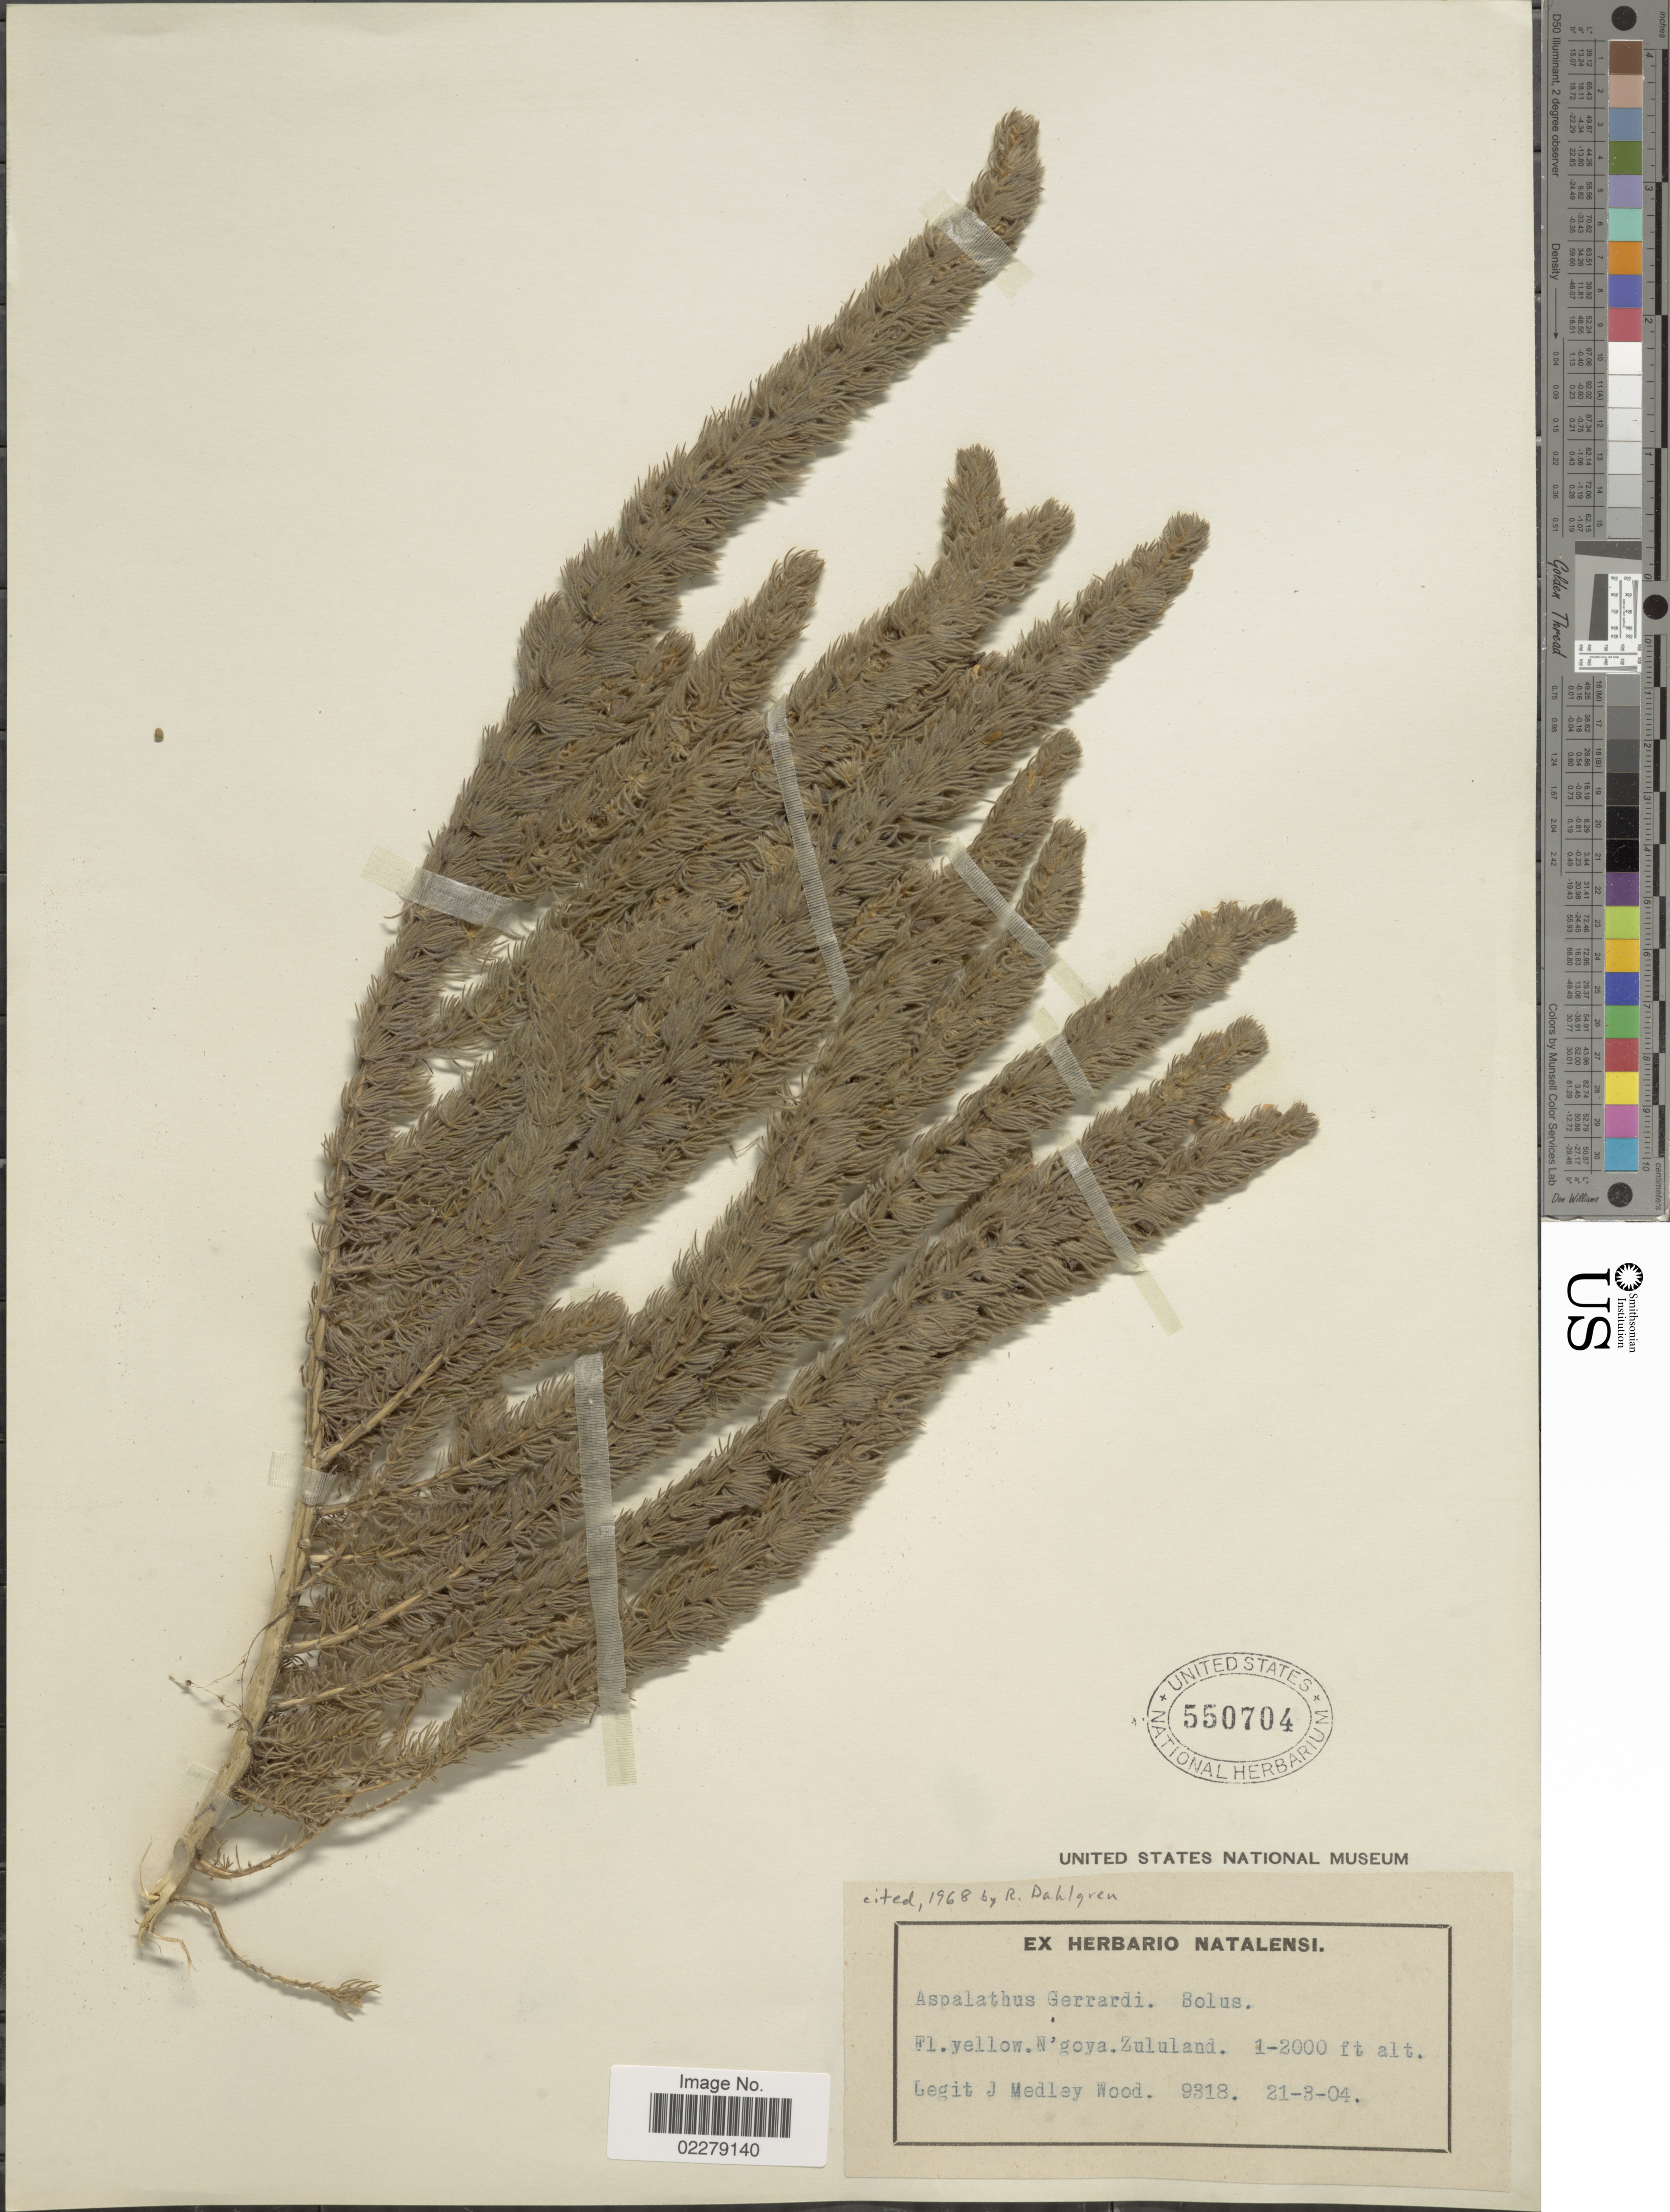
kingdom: Plantae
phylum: Tracheophyta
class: Magnoliopsida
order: Fabales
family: Fabaceae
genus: Aspalathus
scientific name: Aspalathus gerrardii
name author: Bolus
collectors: J. Medley Wood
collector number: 9318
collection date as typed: Transcribed d/m/y: 21/3/4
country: South Africa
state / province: KwaZulu-Natal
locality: N'goya. Zululand.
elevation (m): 305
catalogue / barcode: US 550704